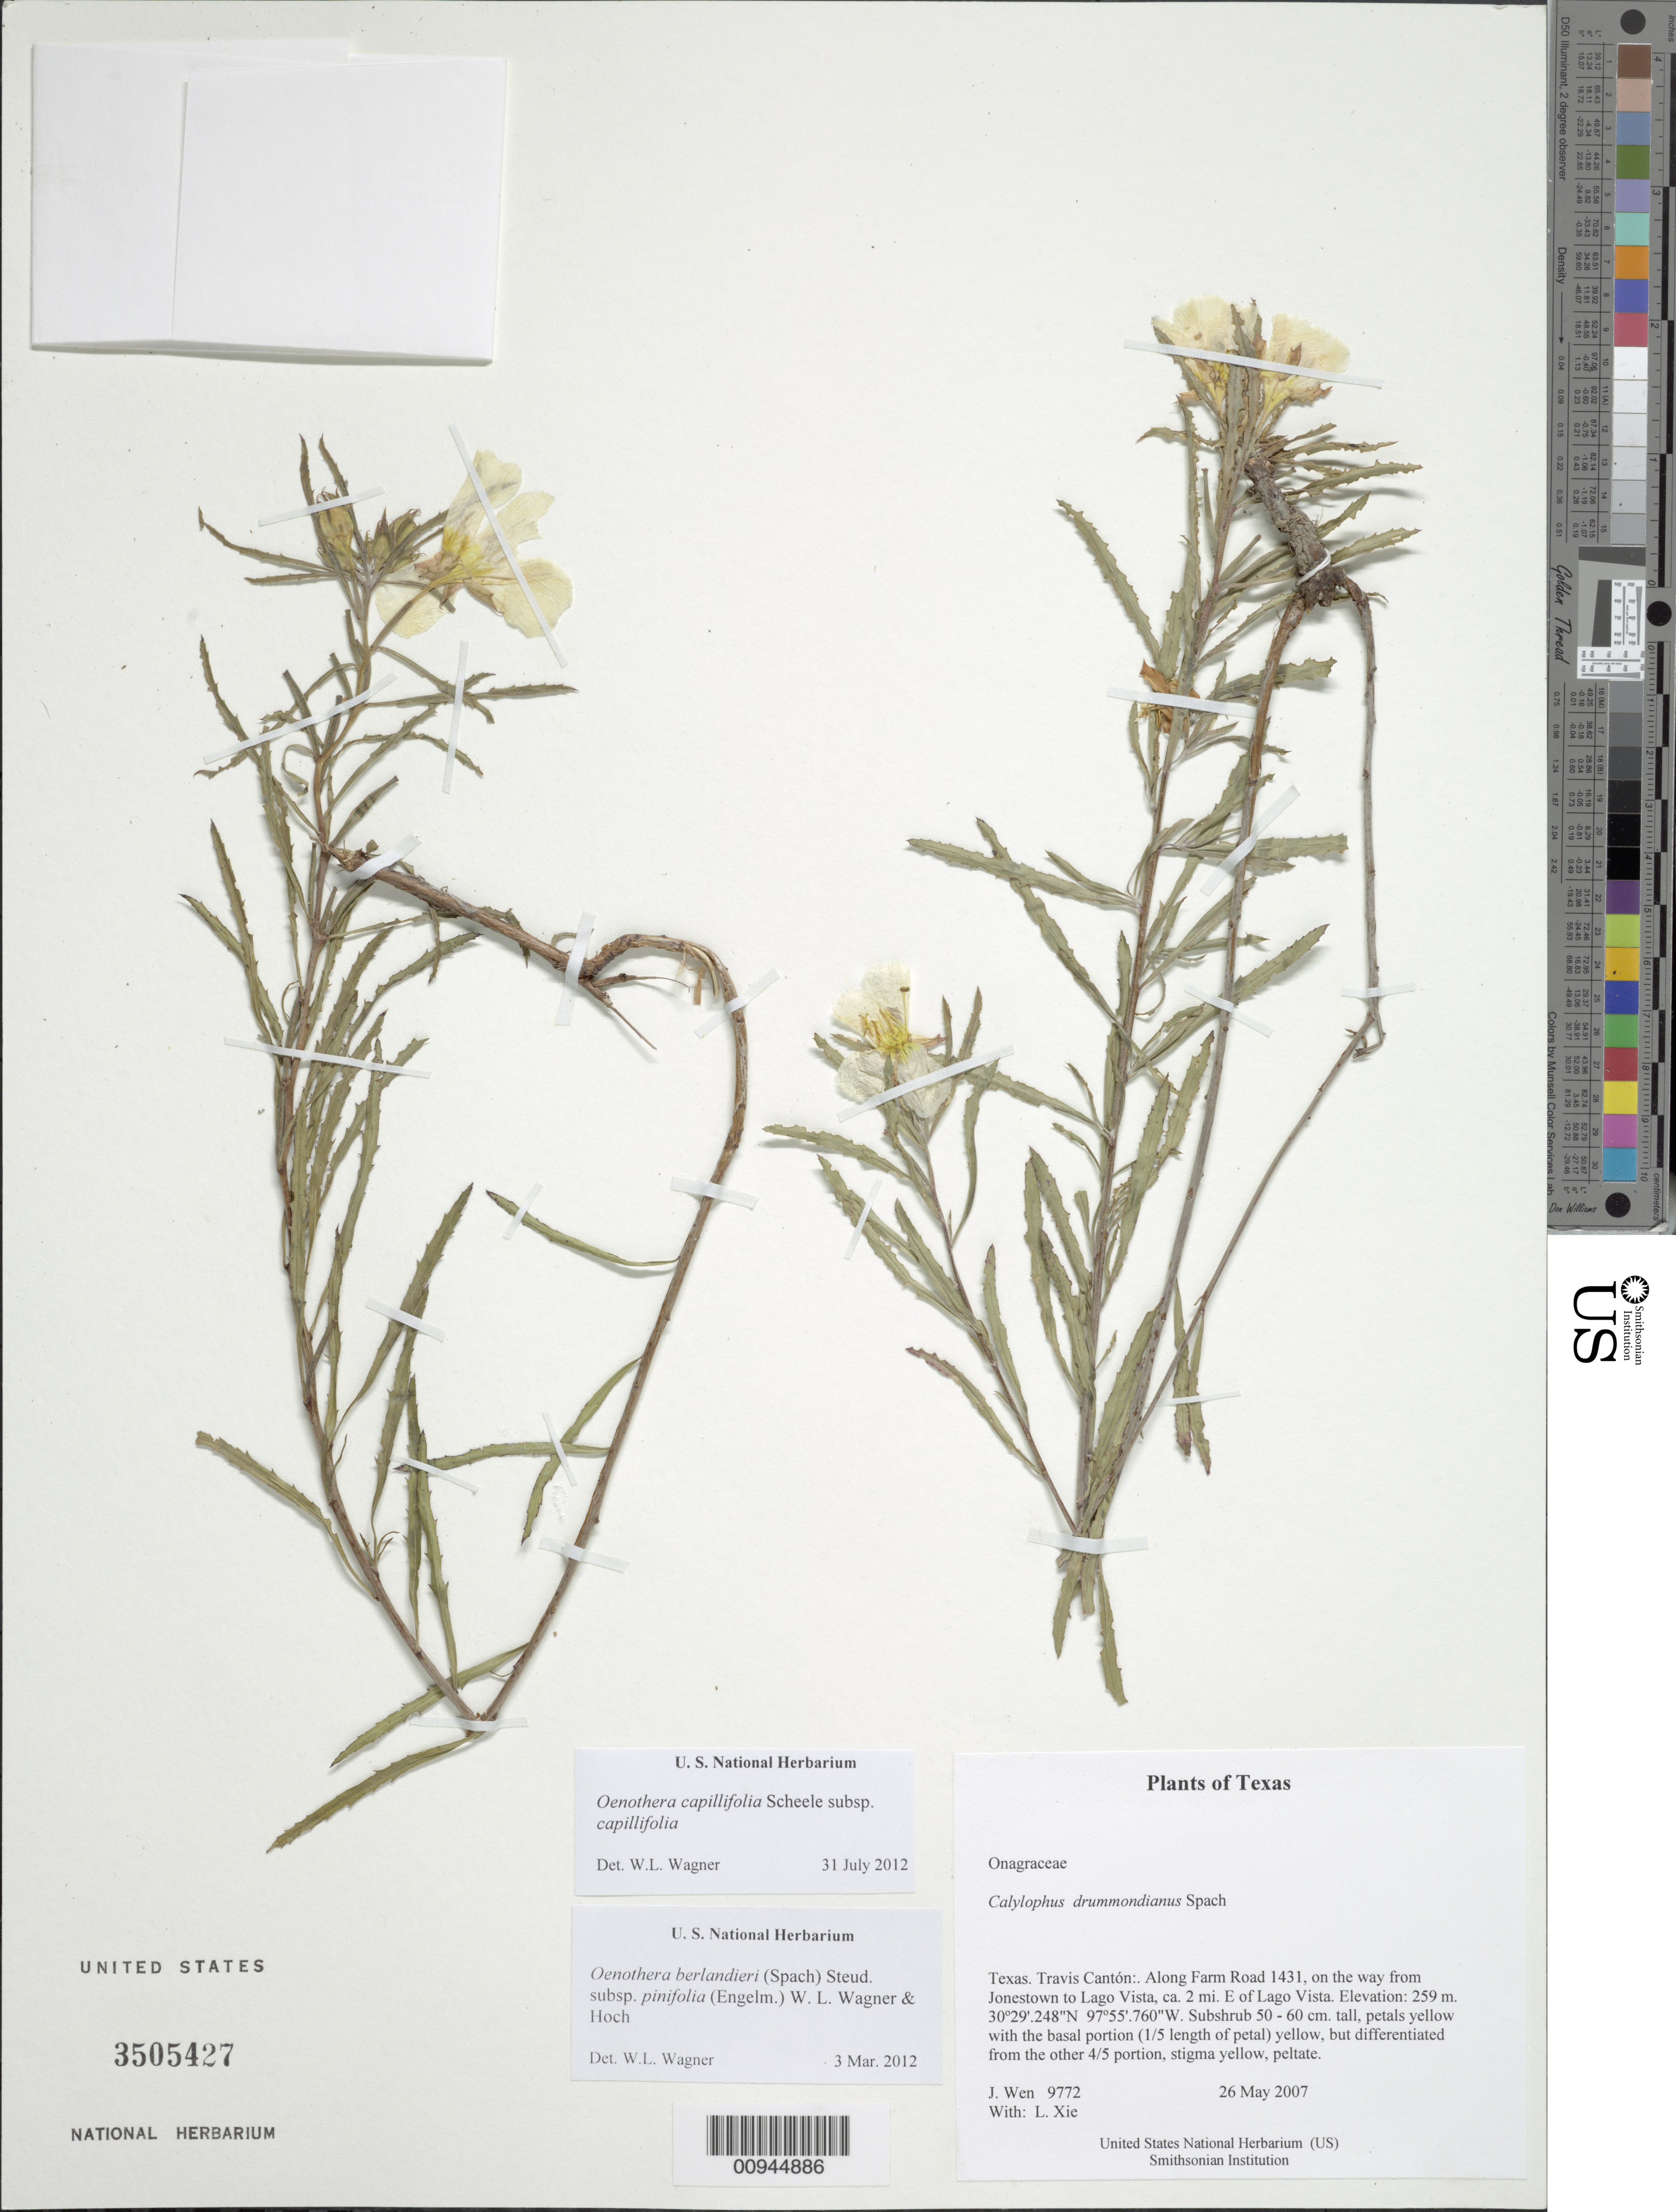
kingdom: Plantae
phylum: Tracheophyta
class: Magnoliopsida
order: Myrtales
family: Onagraceae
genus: Oenothera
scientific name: Oenothera capillifolia subsp. capillifolia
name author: Scheele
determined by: Wagner, W. L., (BOT), Smithsonian Institution - National Museum of Natural History (UNITED STATES)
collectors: J. Wen & L. Xie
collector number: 9772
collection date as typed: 26 May 2007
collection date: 2007-05-26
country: United States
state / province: Texas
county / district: Travis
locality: Along Farm Road 1431, on the way from Jonestown to Lago Vista, ca. 2 mi. E of Lago Vista.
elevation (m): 259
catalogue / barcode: US 3505427